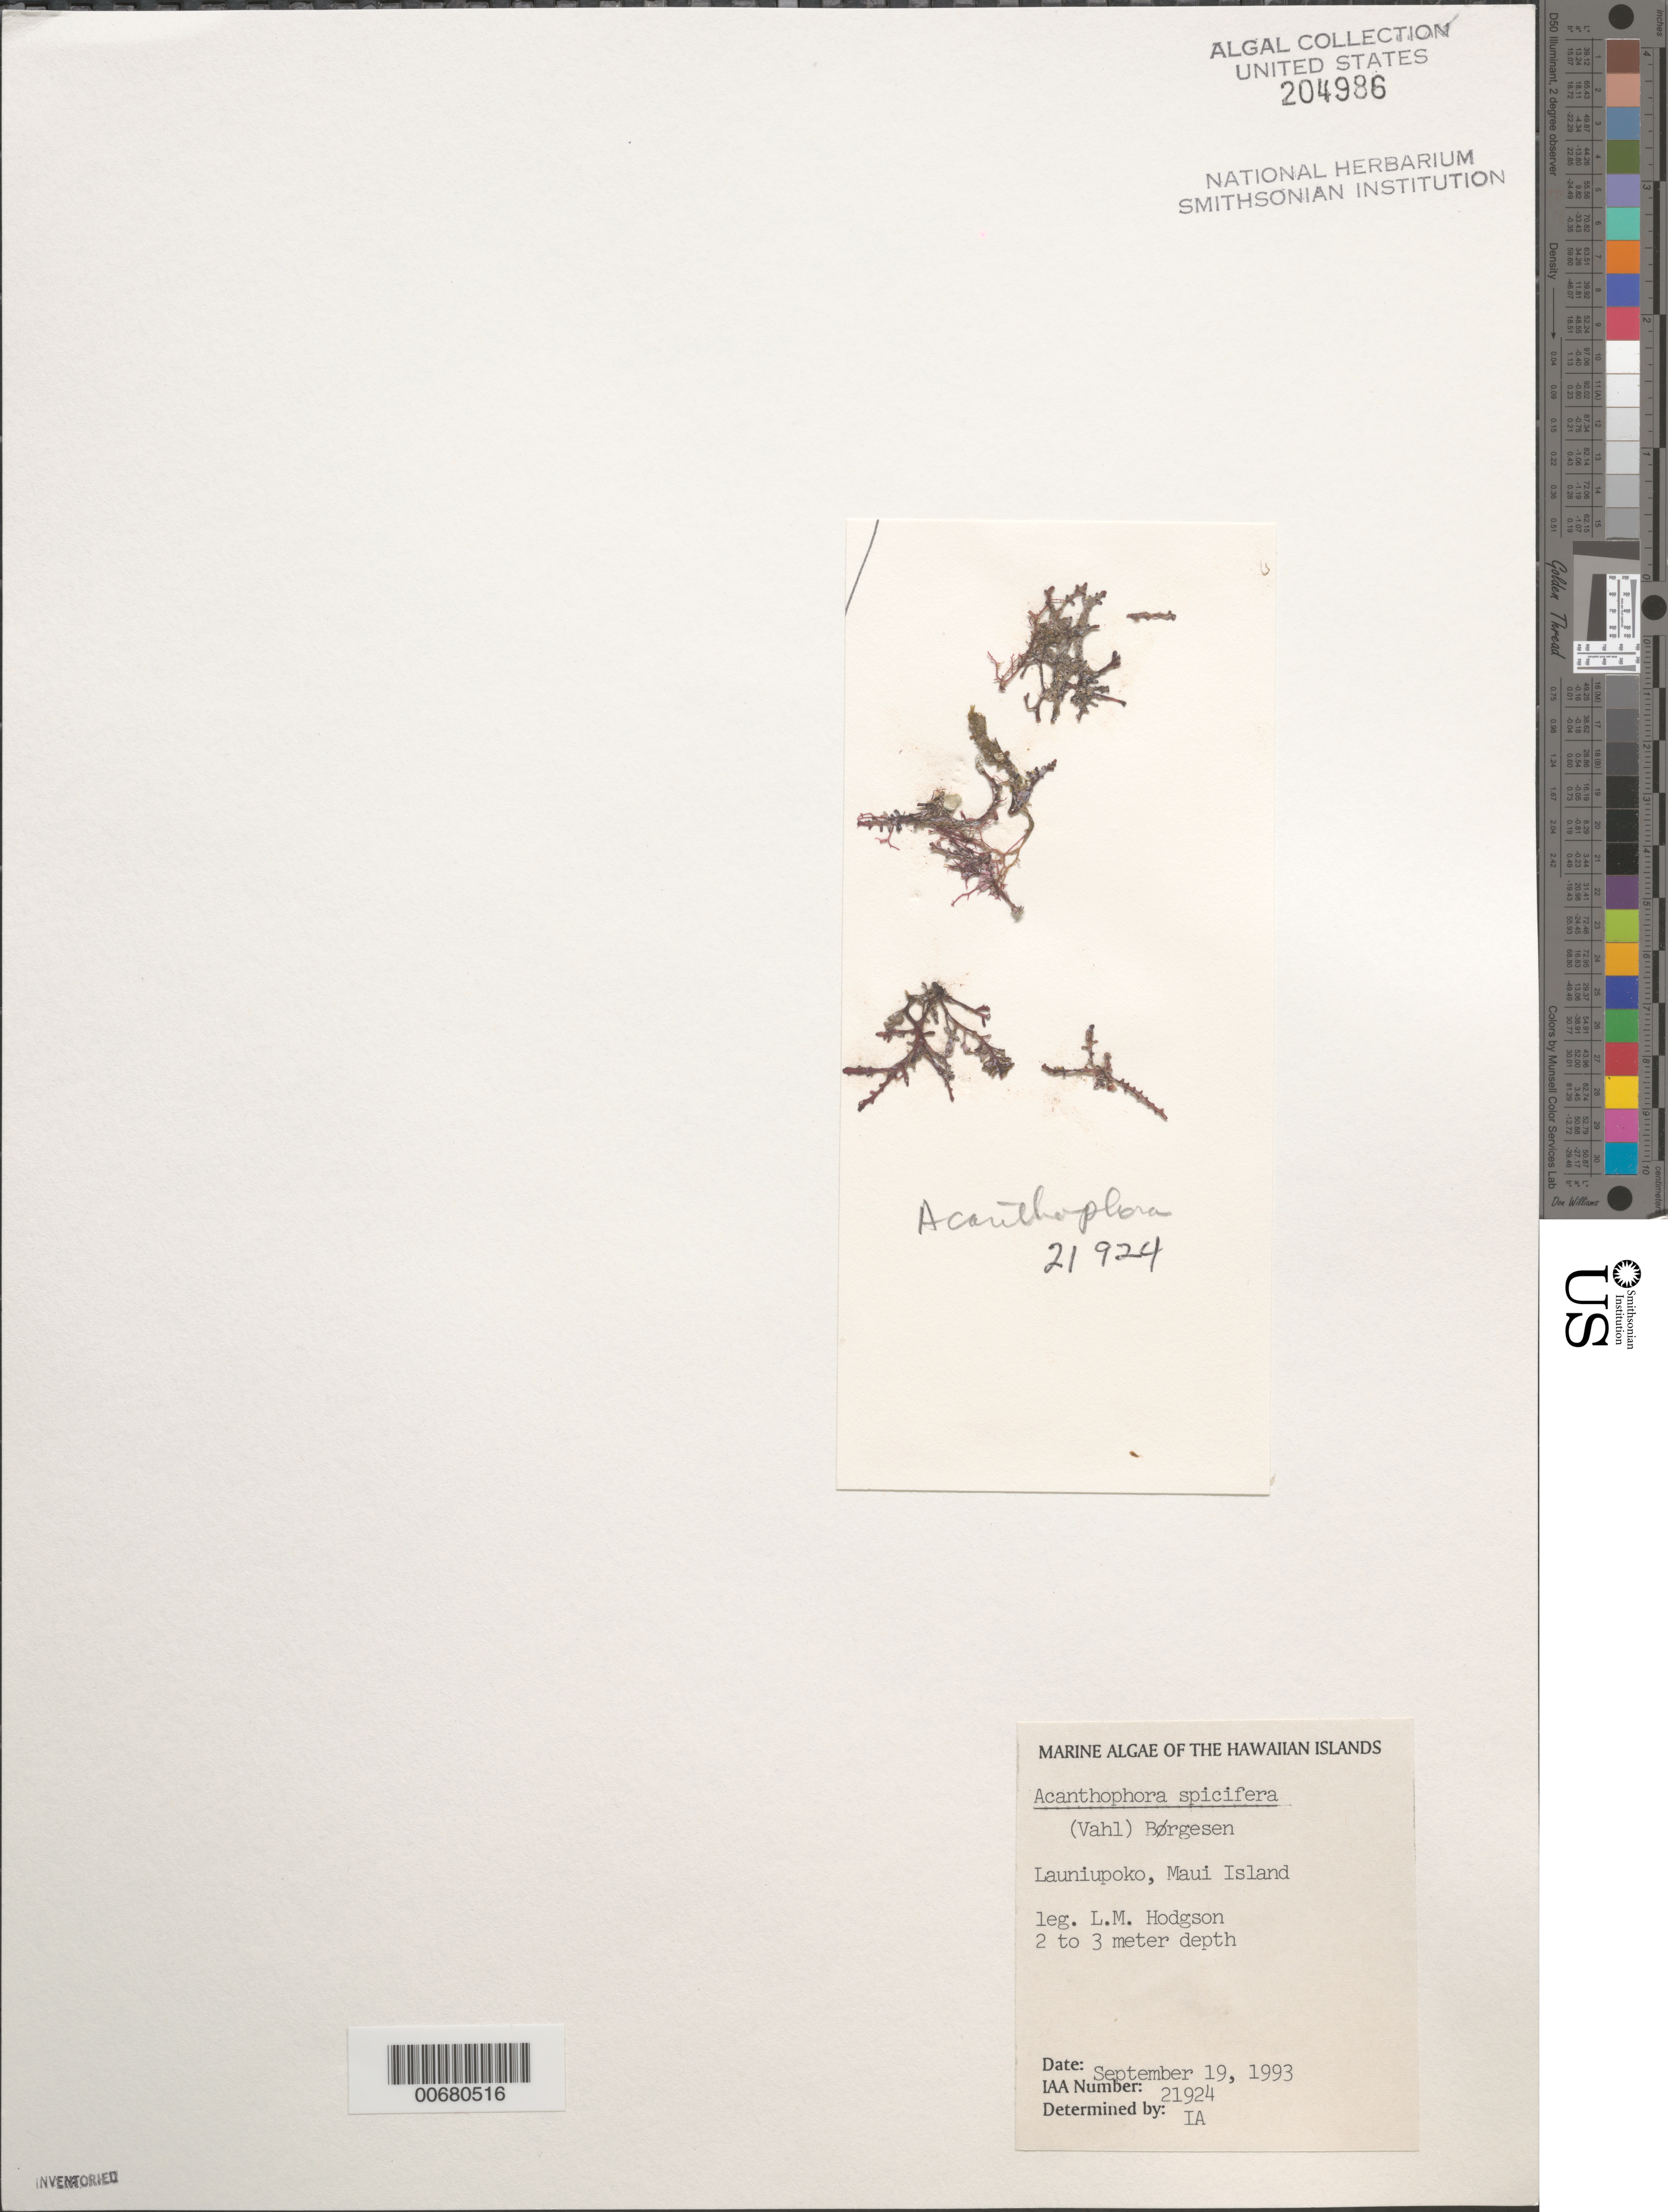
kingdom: Plantae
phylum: Rhodophyta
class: Florideophyceae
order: Ceramiales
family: Rhodomelaceae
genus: Acanthophora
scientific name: Acanthophora spicifera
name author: (Vahl) Børgesen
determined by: Abbott, Isabella A.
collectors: L. M. Hodgson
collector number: IAA 21924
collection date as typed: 19 Sep 1993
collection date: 1993-09-19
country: United States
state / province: Hawaii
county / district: Maui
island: Maui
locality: Launiupoko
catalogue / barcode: US 204986